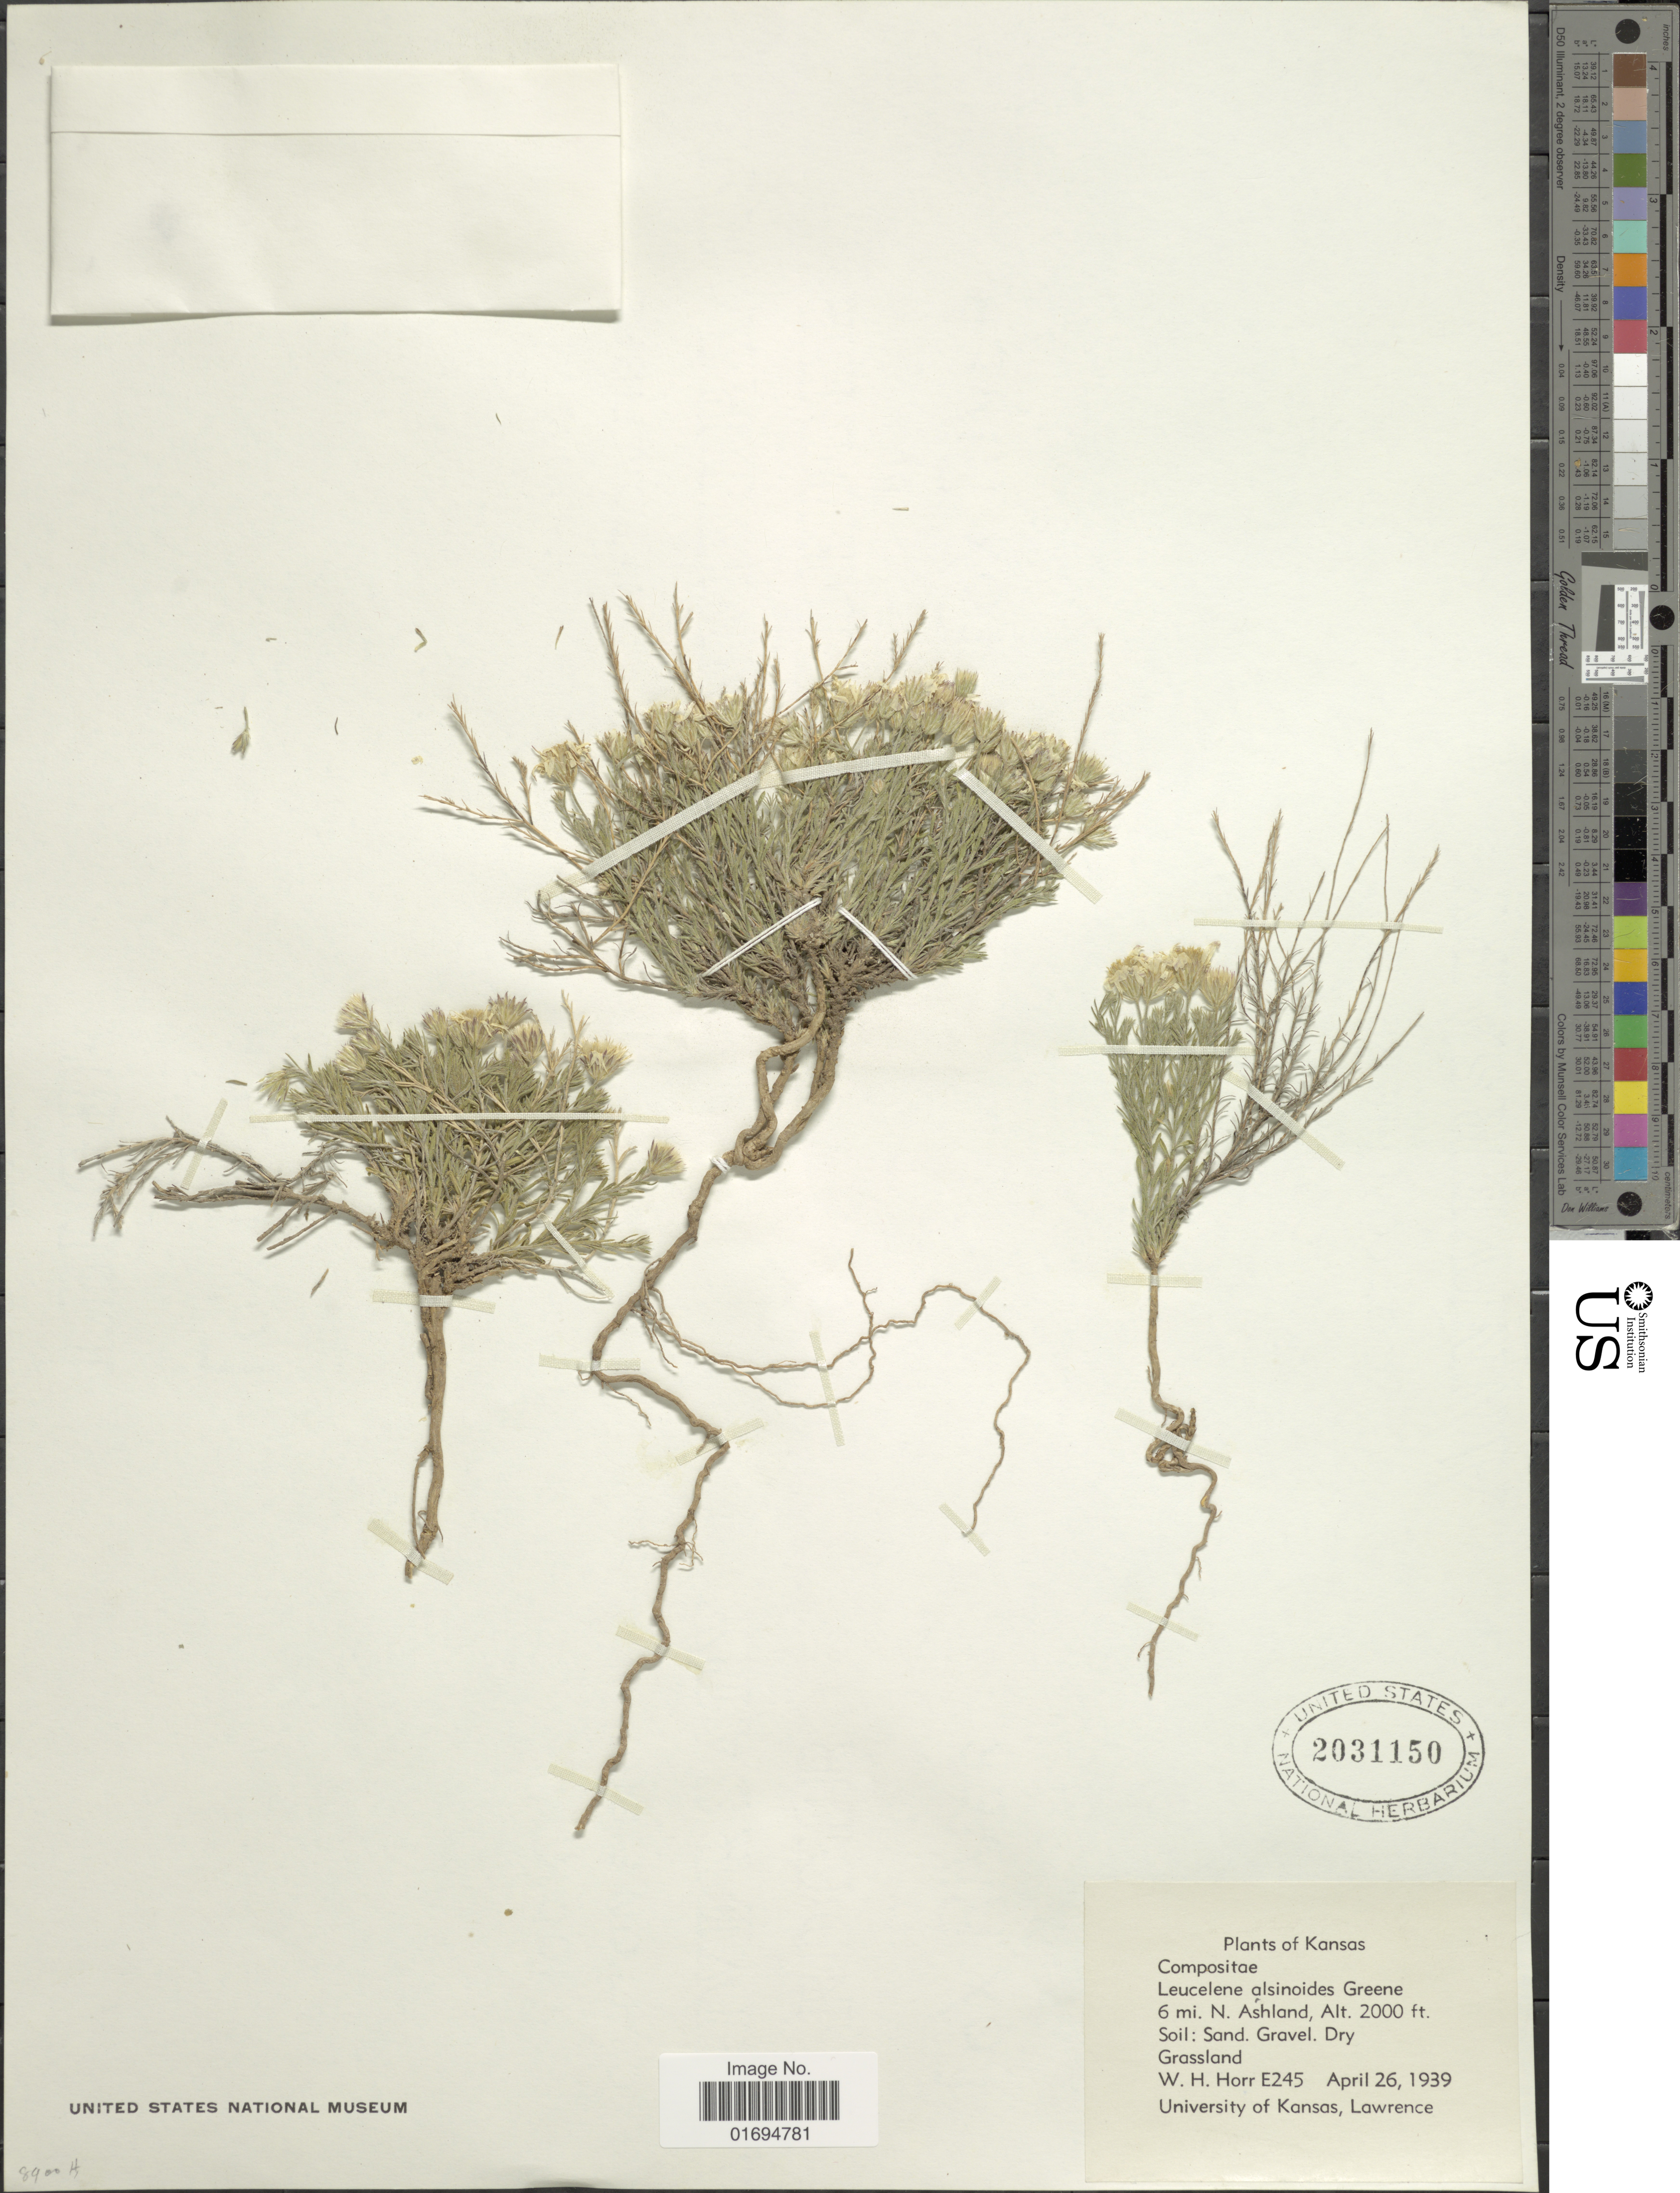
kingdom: Plantae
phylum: Tracheophyta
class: Magnoliopsida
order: Asterales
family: Asteraceae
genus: Chaetopappa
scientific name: Chaetopappa ericoides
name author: (Torr.) G.L. Nesom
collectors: W. H. Horr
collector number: E245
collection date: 1939-04-26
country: United States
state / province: Kansas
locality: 6 mi. N. Ashland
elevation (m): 610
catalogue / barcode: US 2031150